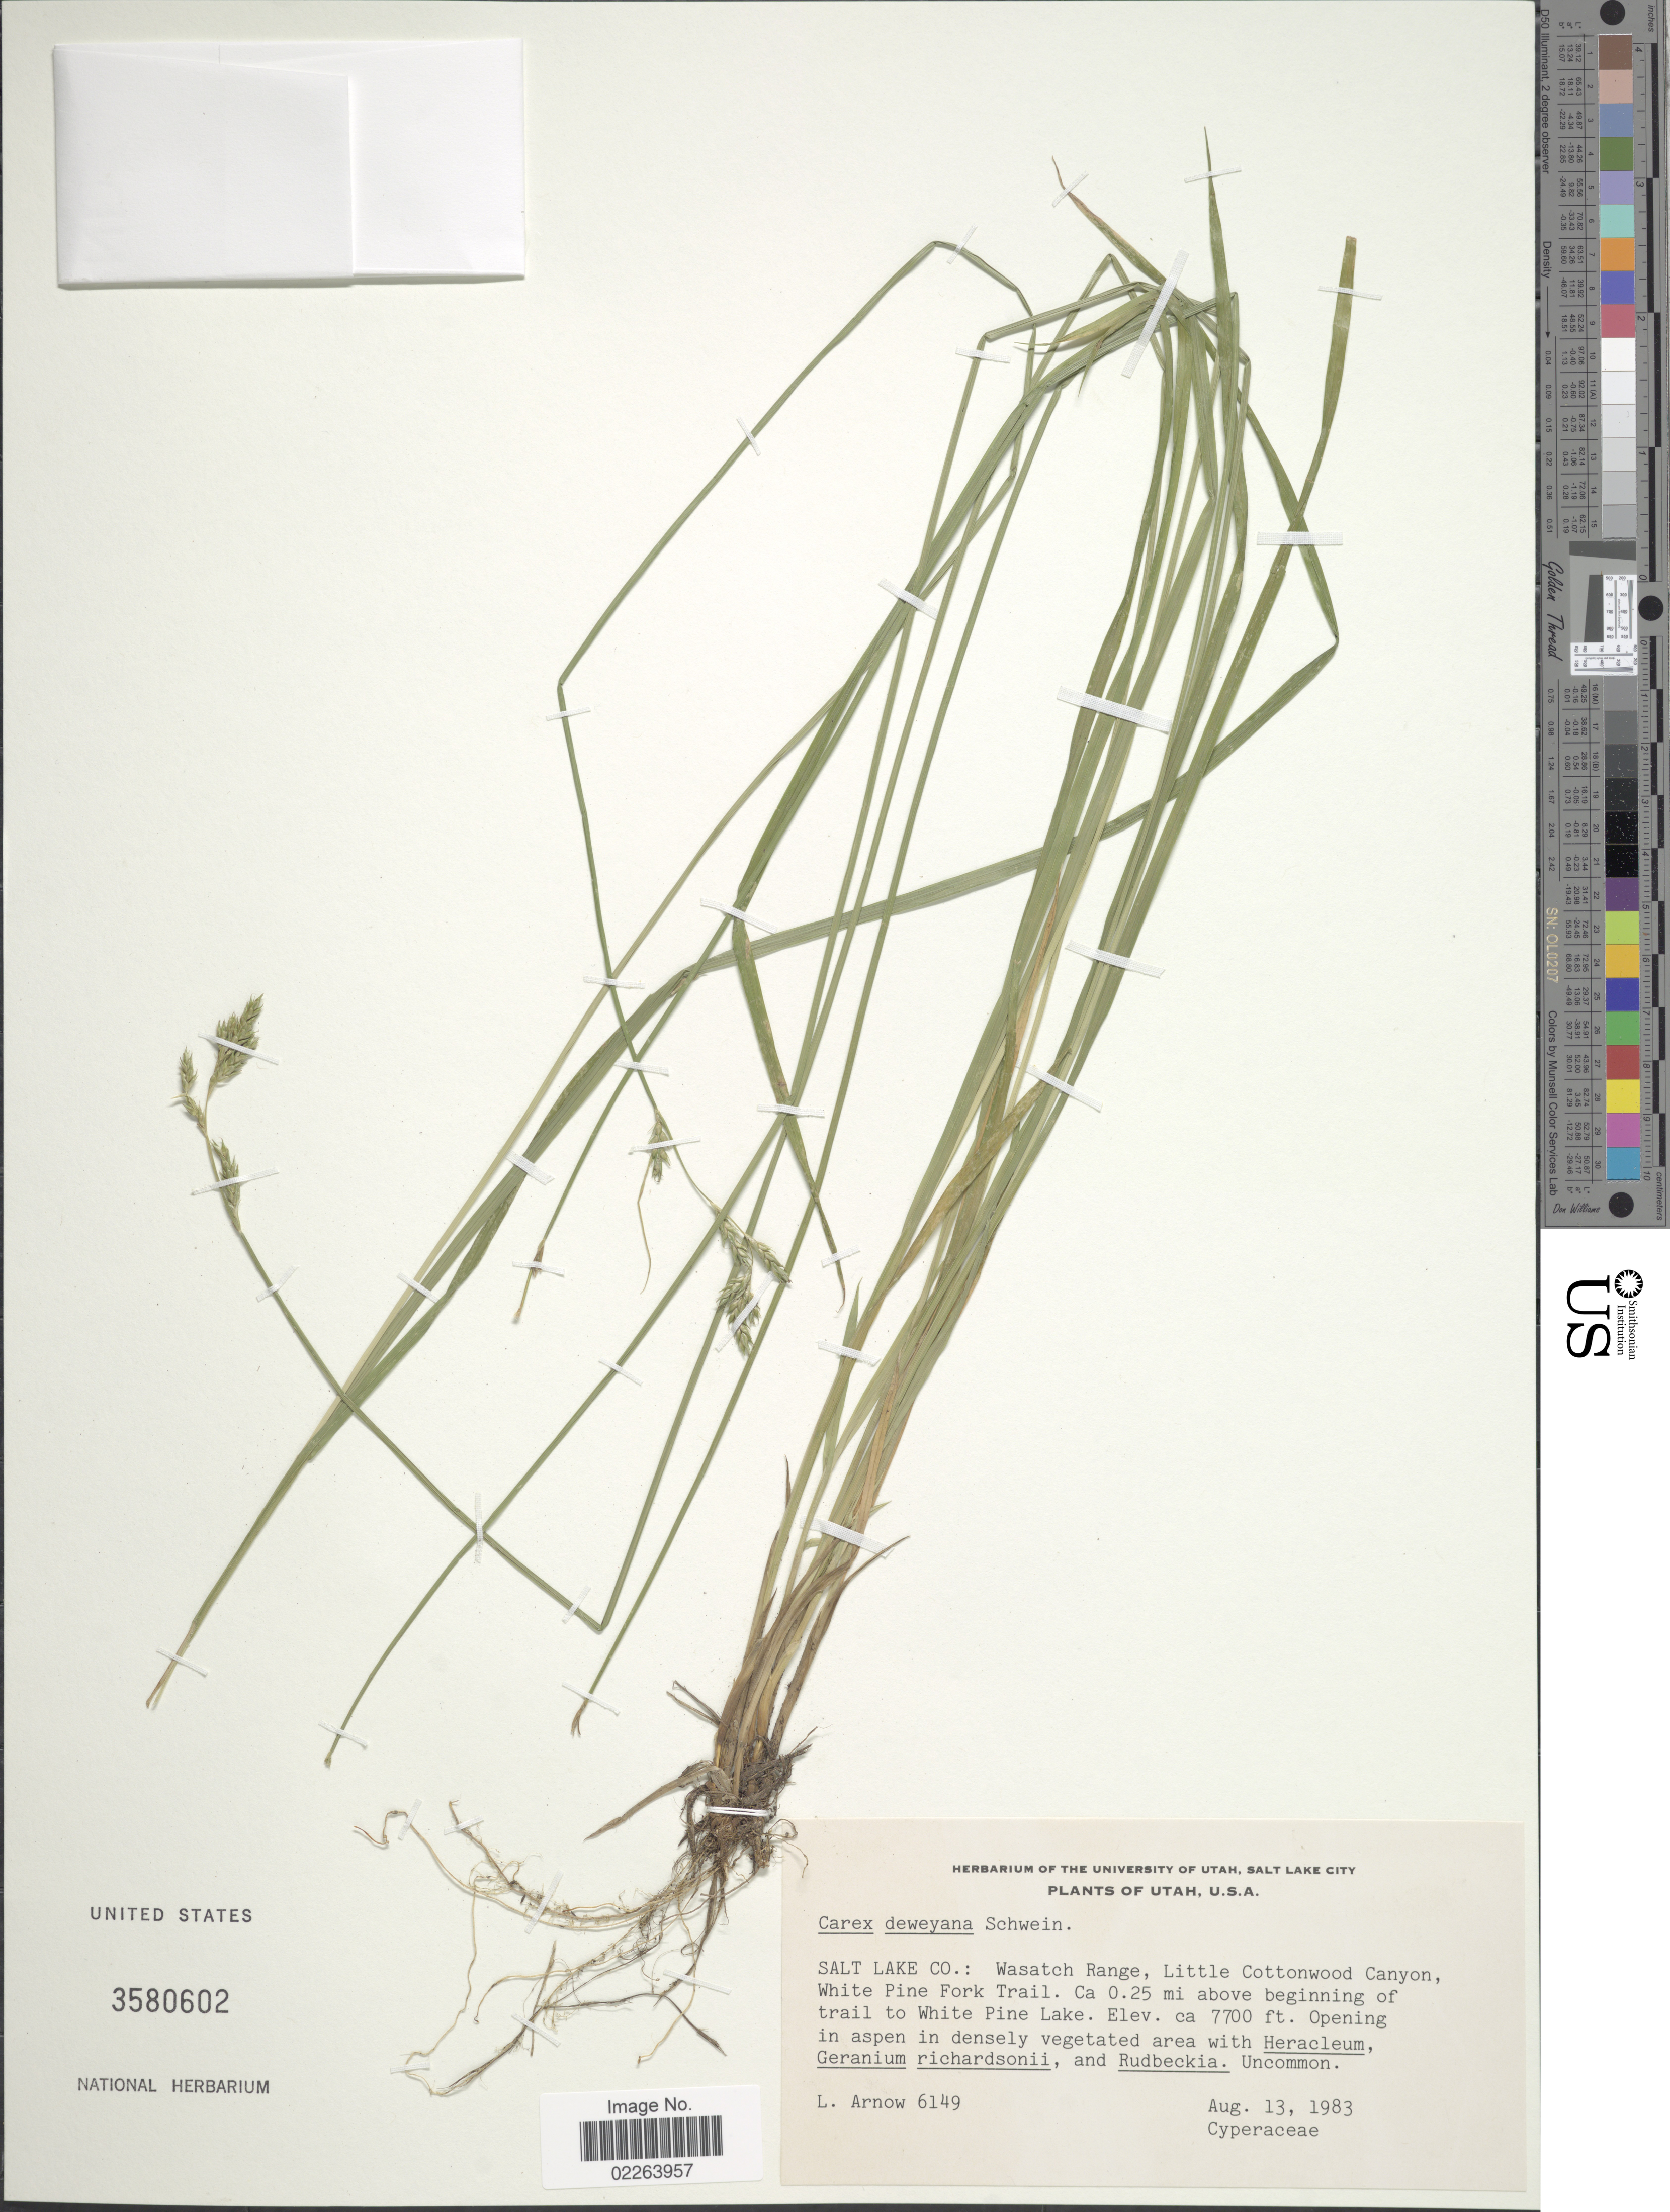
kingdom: Plantae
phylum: Tracheophyta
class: Liliopsida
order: Poales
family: Cyperaceae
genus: Carex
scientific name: Carex deweyana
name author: Schwein.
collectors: L. Arnow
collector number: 6149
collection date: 1983-08-13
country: United States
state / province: Utah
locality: Salt Lake Co.: Wasatch Range, Little Cottonwood Canyon, White Pine Fork Trail. Ca. 0.25 mi above beginning of trail to White Pine Lake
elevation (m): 2347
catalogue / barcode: US 3580602